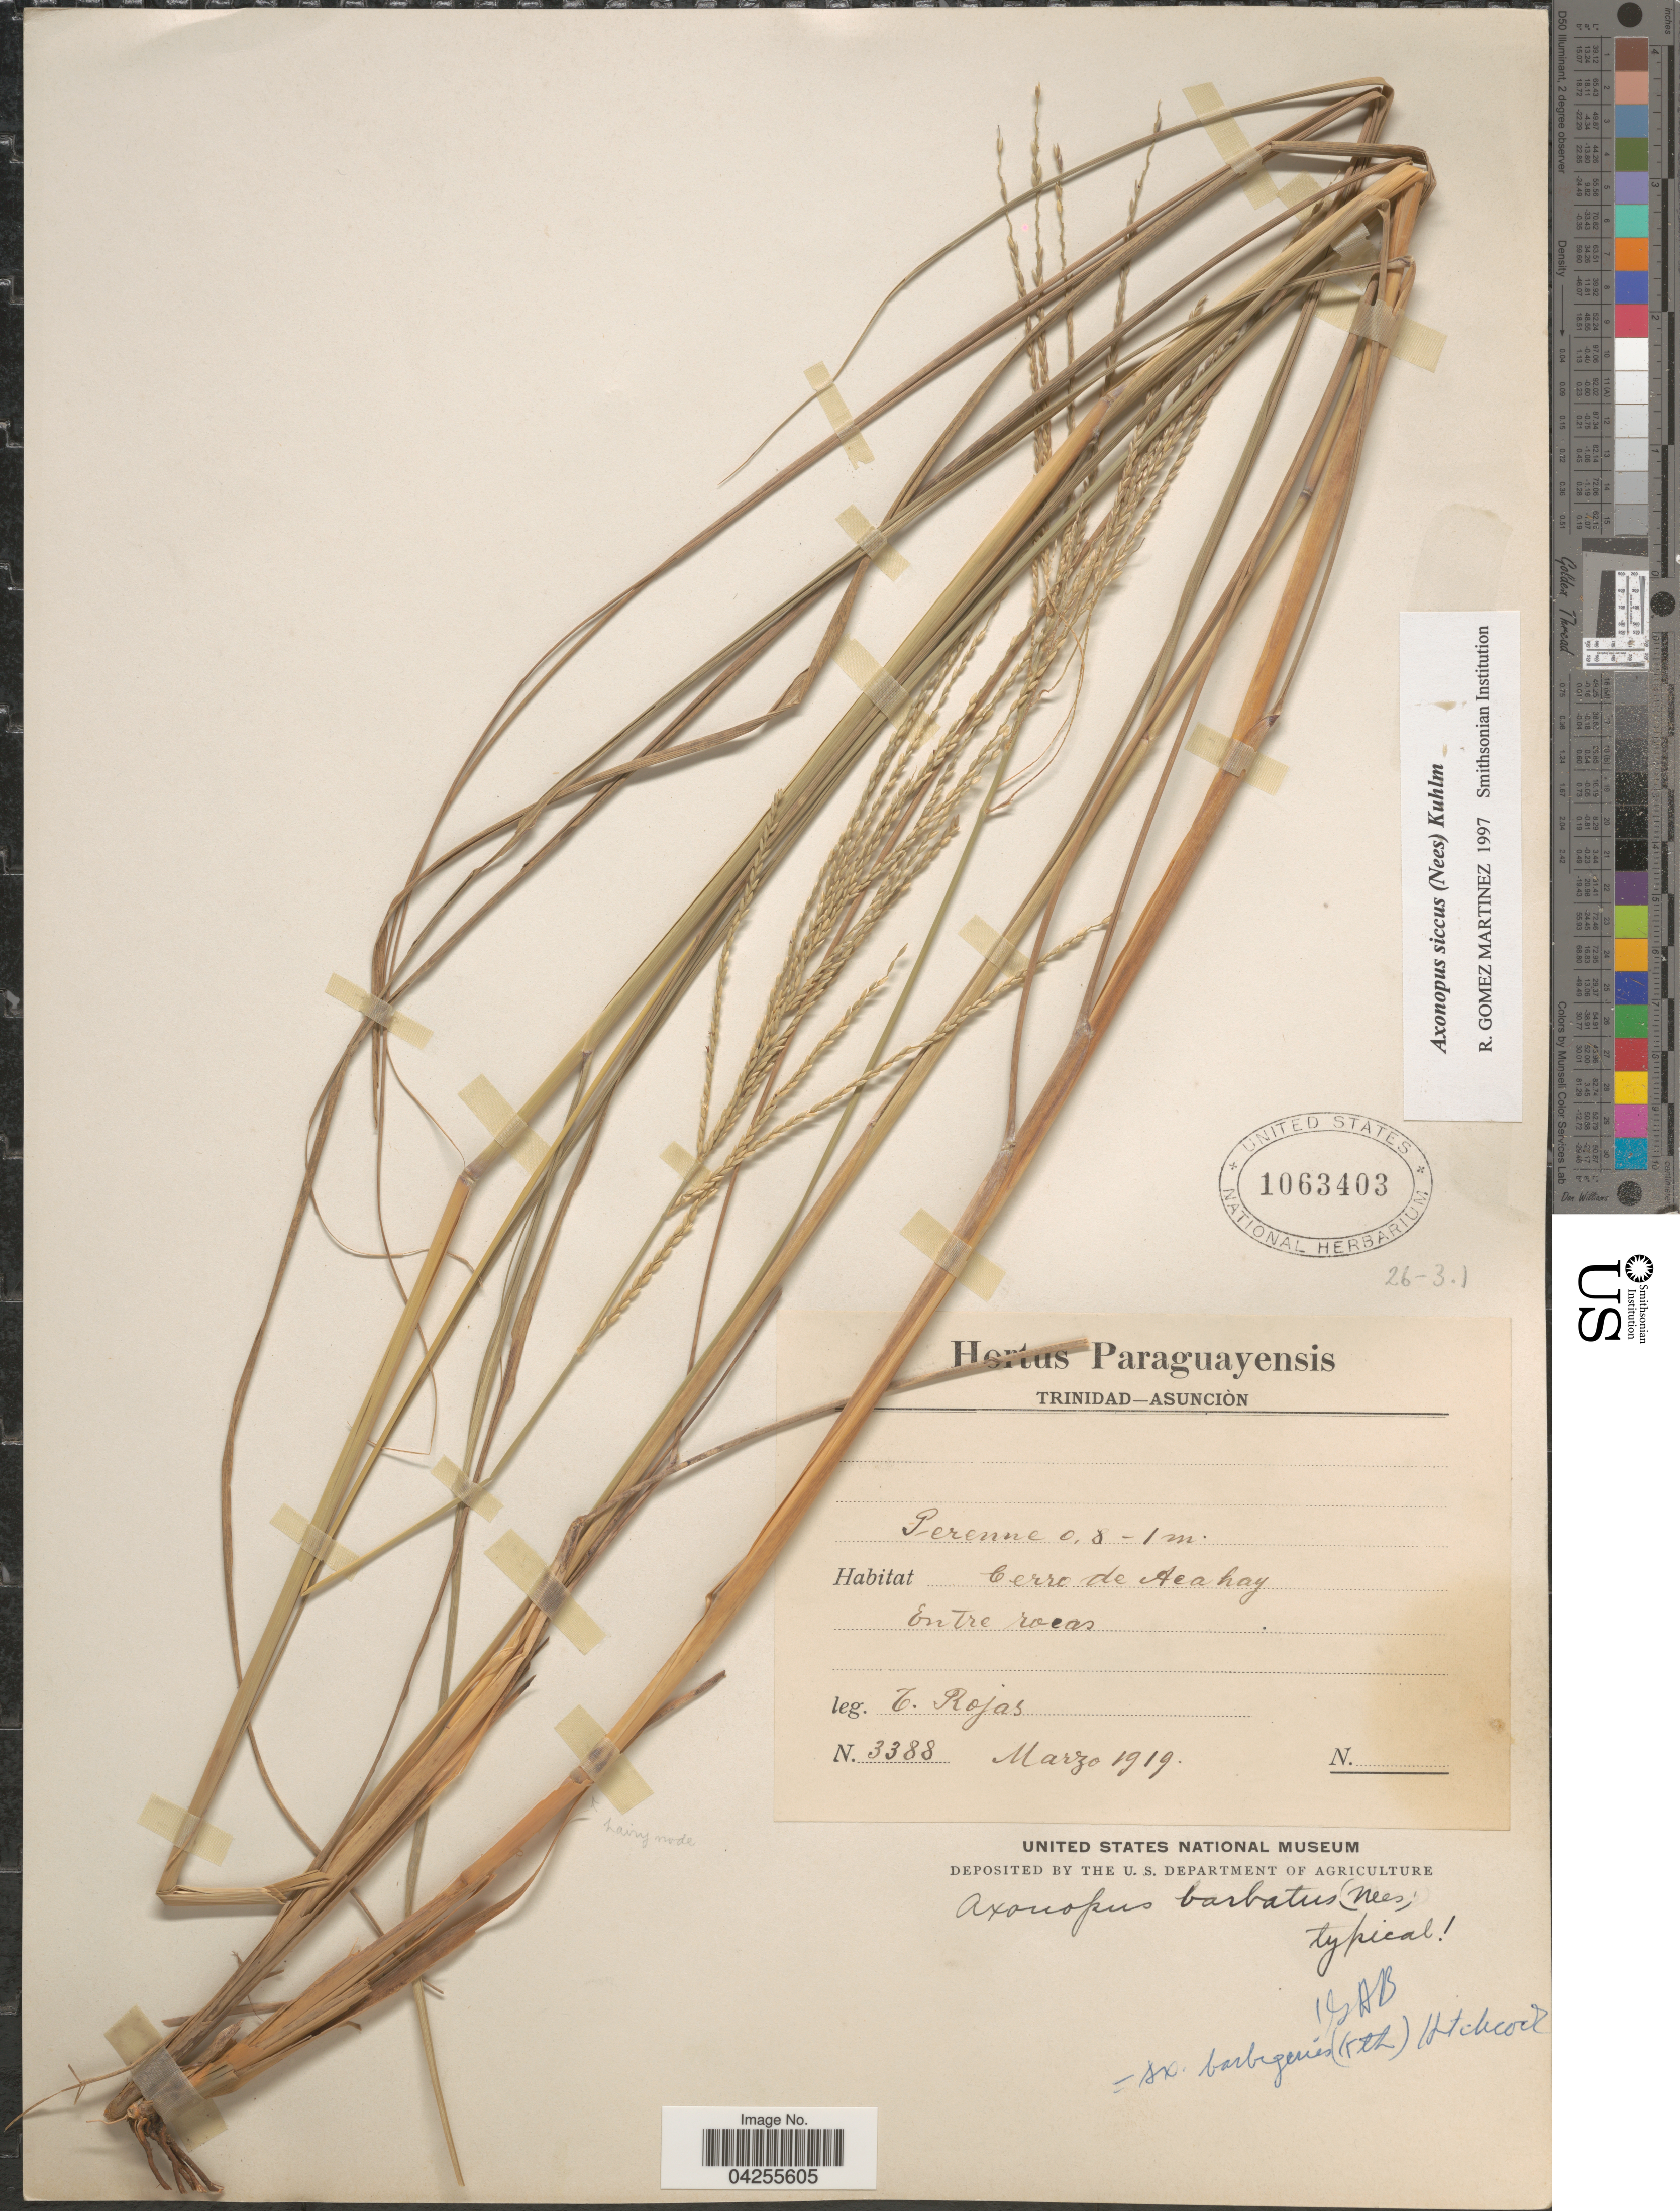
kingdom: Plantae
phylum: Tracheophyta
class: Liliopsida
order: Poales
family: Poaceae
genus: Axonopus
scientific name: Axonopus siccus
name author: (Nees) Kuhlm.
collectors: T. Rojas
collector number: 3388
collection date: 1919-03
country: Paraguay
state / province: Asuncion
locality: Cerro de Acahay. Entre roeas.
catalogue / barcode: US 1063403